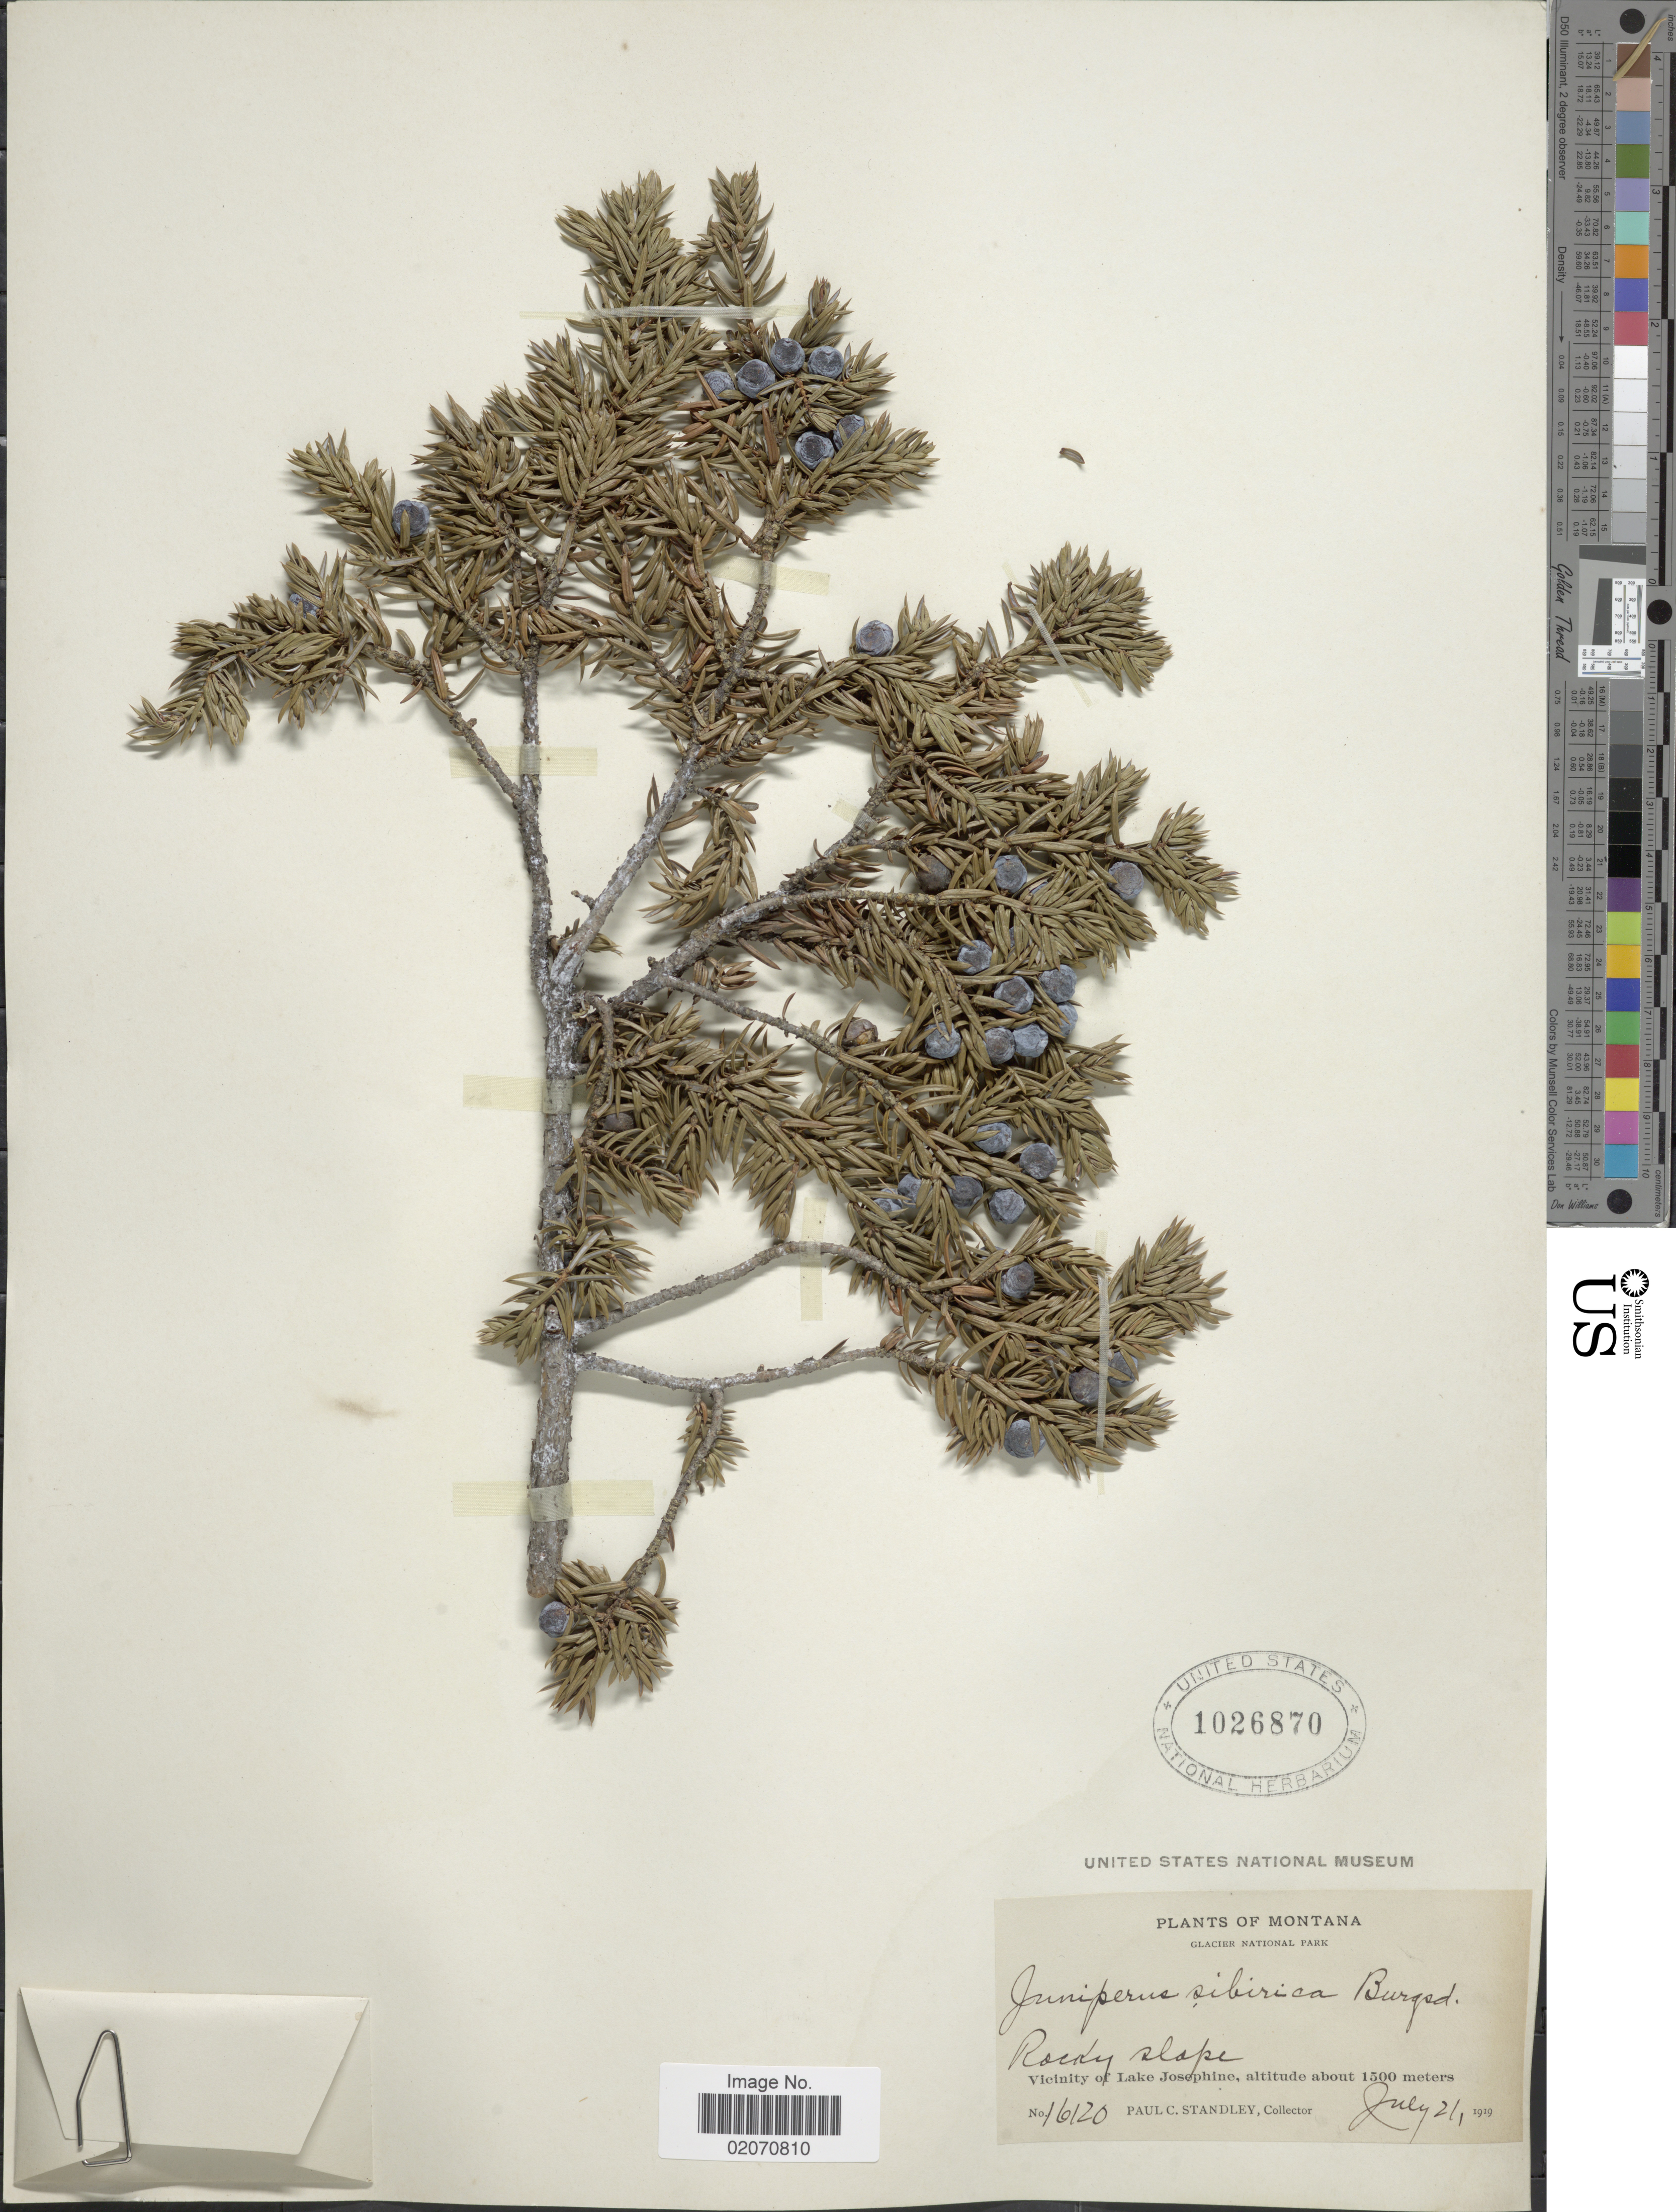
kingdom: Plantae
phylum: Tracheophyta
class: Pinopsida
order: Pinales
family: Cupressaceae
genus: Juniperus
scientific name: Juniperus communis subsp. nana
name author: (Willd.) Syme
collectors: P. C. Standley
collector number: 16120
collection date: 1919-07-21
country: United States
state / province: Montana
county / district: Glacier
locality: Glacier National Park, Vicinity of Lake Josephine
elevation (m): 1500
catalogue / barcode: US 1026870